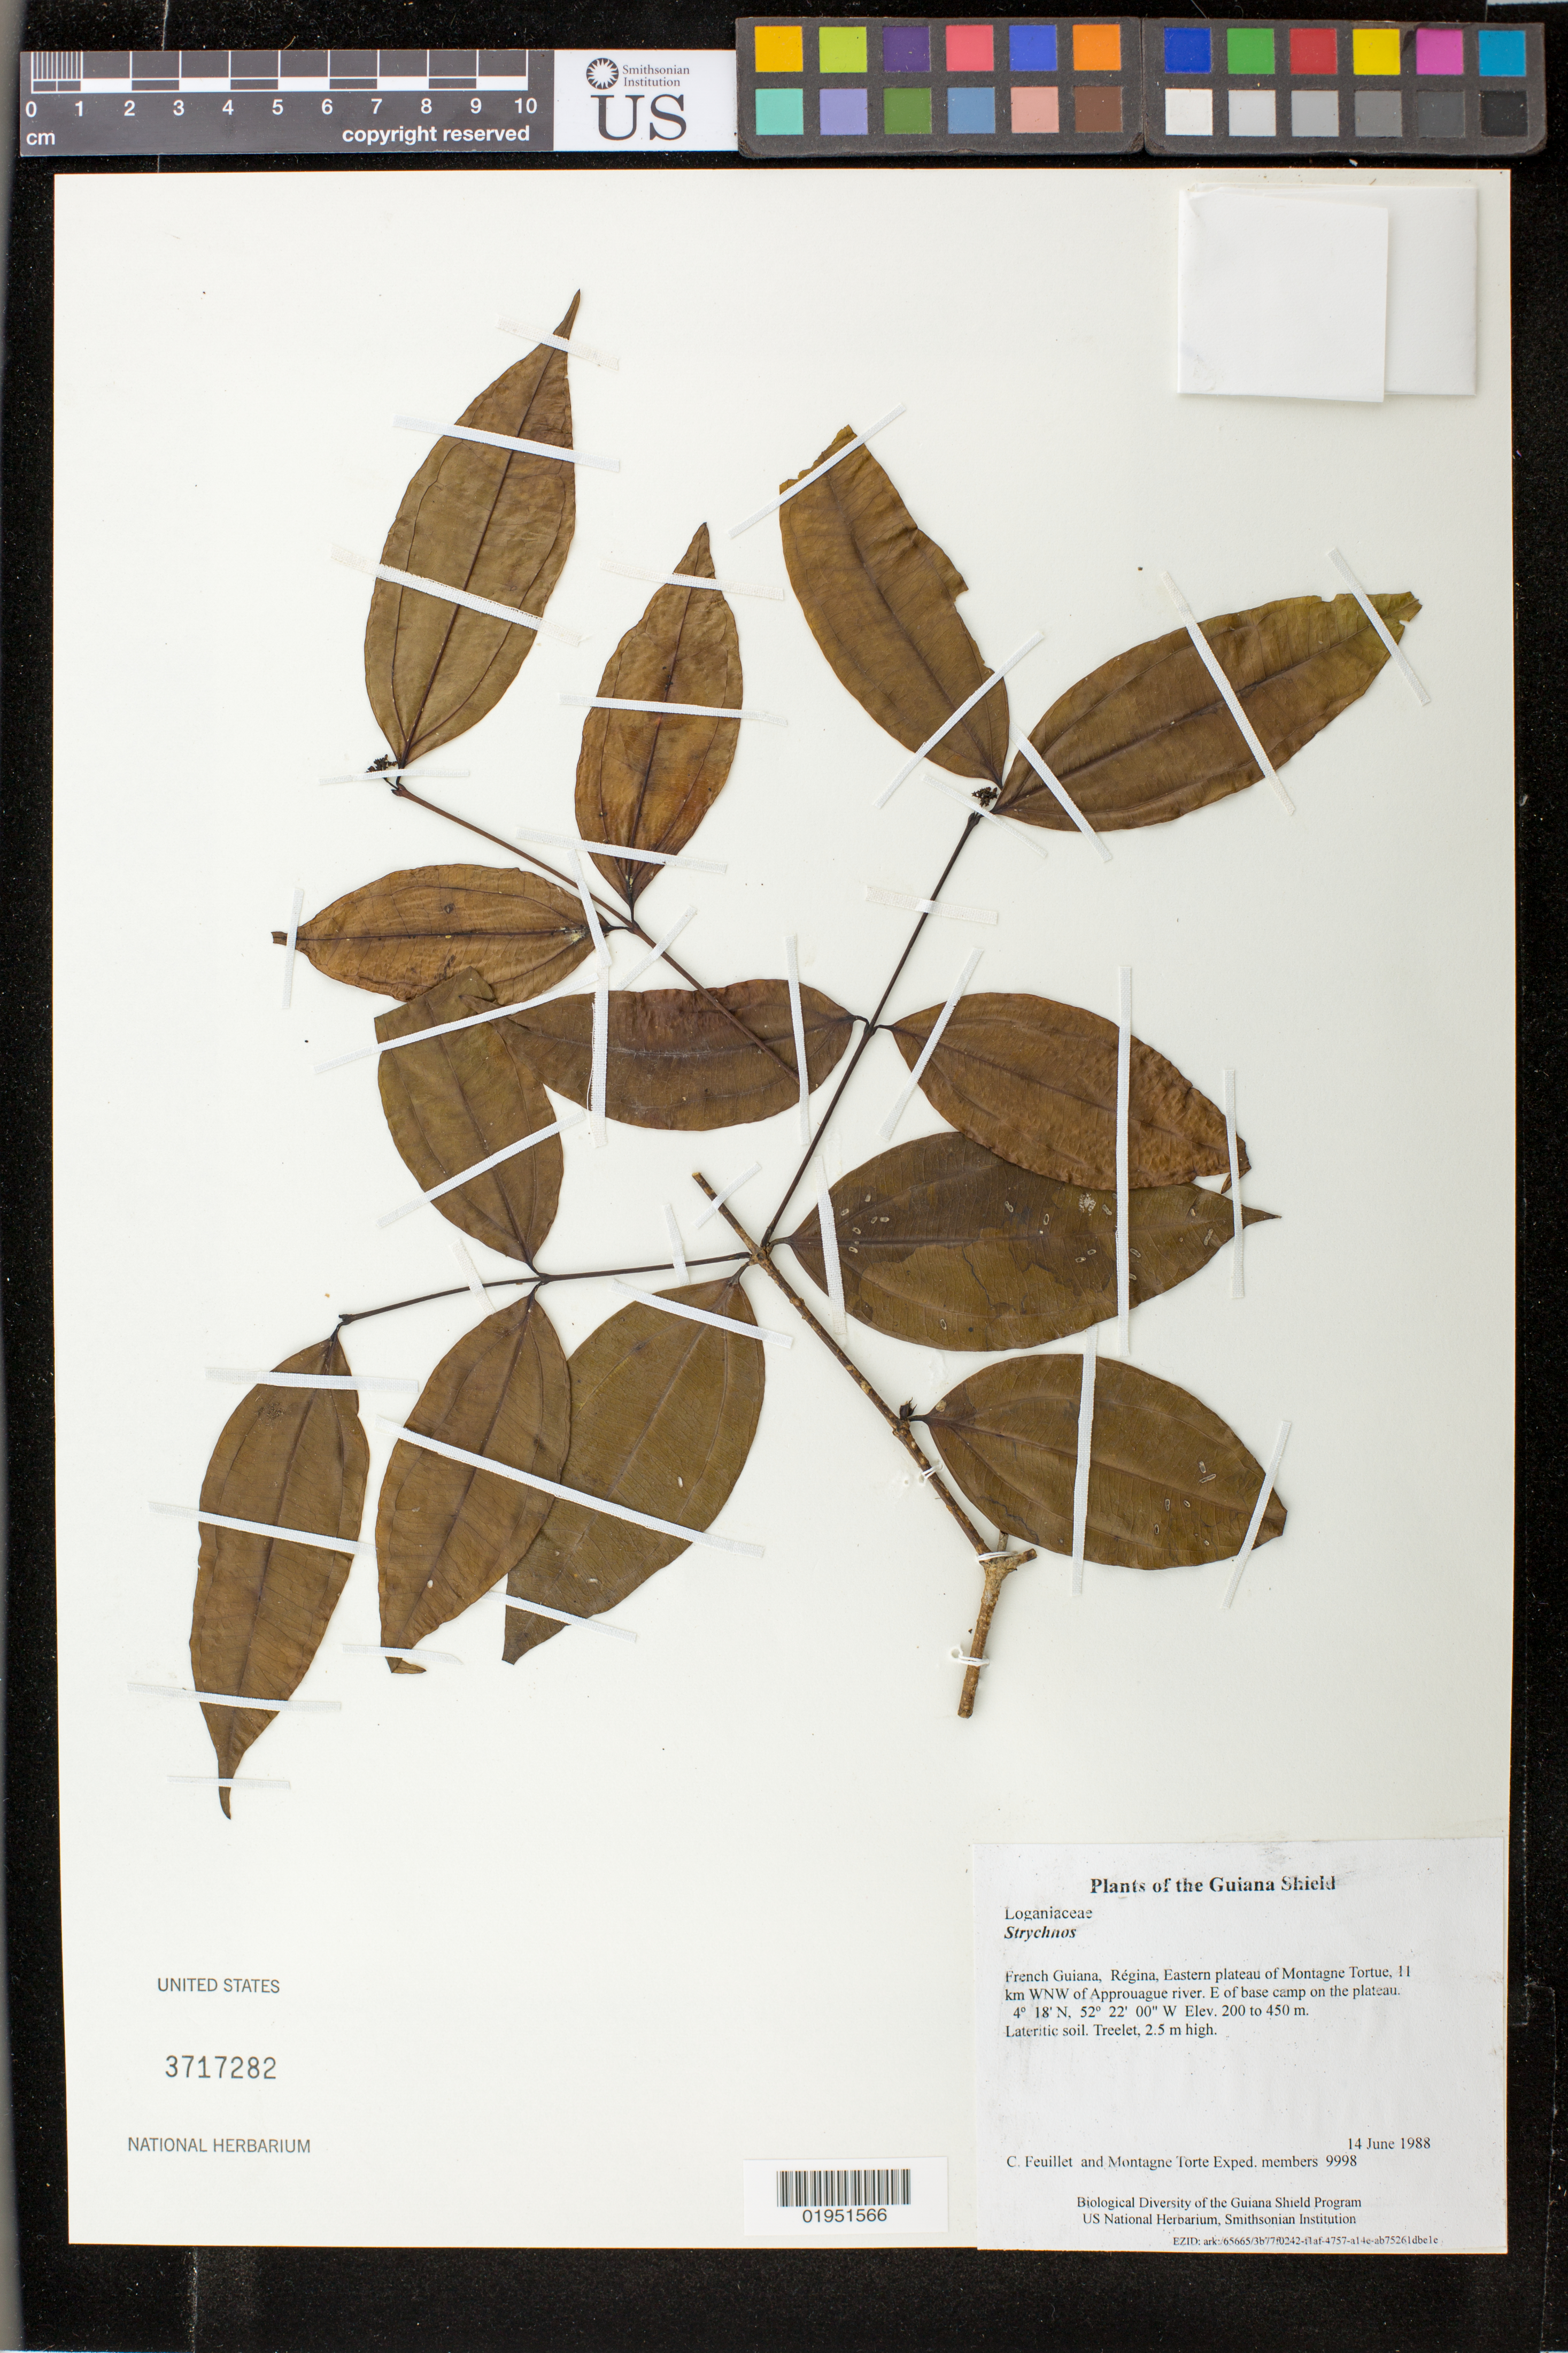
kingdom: Plantae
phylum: Tracheophyta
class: Magnoliopsida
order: Gentianales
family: Loganiaceae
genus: Strychnos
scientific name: Strychnos sp.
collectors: C. Feuillet & Montagne Torte Exped. members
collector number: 9998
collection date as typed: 14 June 1988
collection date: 1988-06-14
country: French Guiana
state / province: Cayenne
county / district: Regina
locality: Eastern plateau of Montagne Tortue, 11 km WNW of Approuague river. E of base camp on the plateau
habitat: Lateritic soil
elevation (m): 200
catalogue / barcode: US 3717282